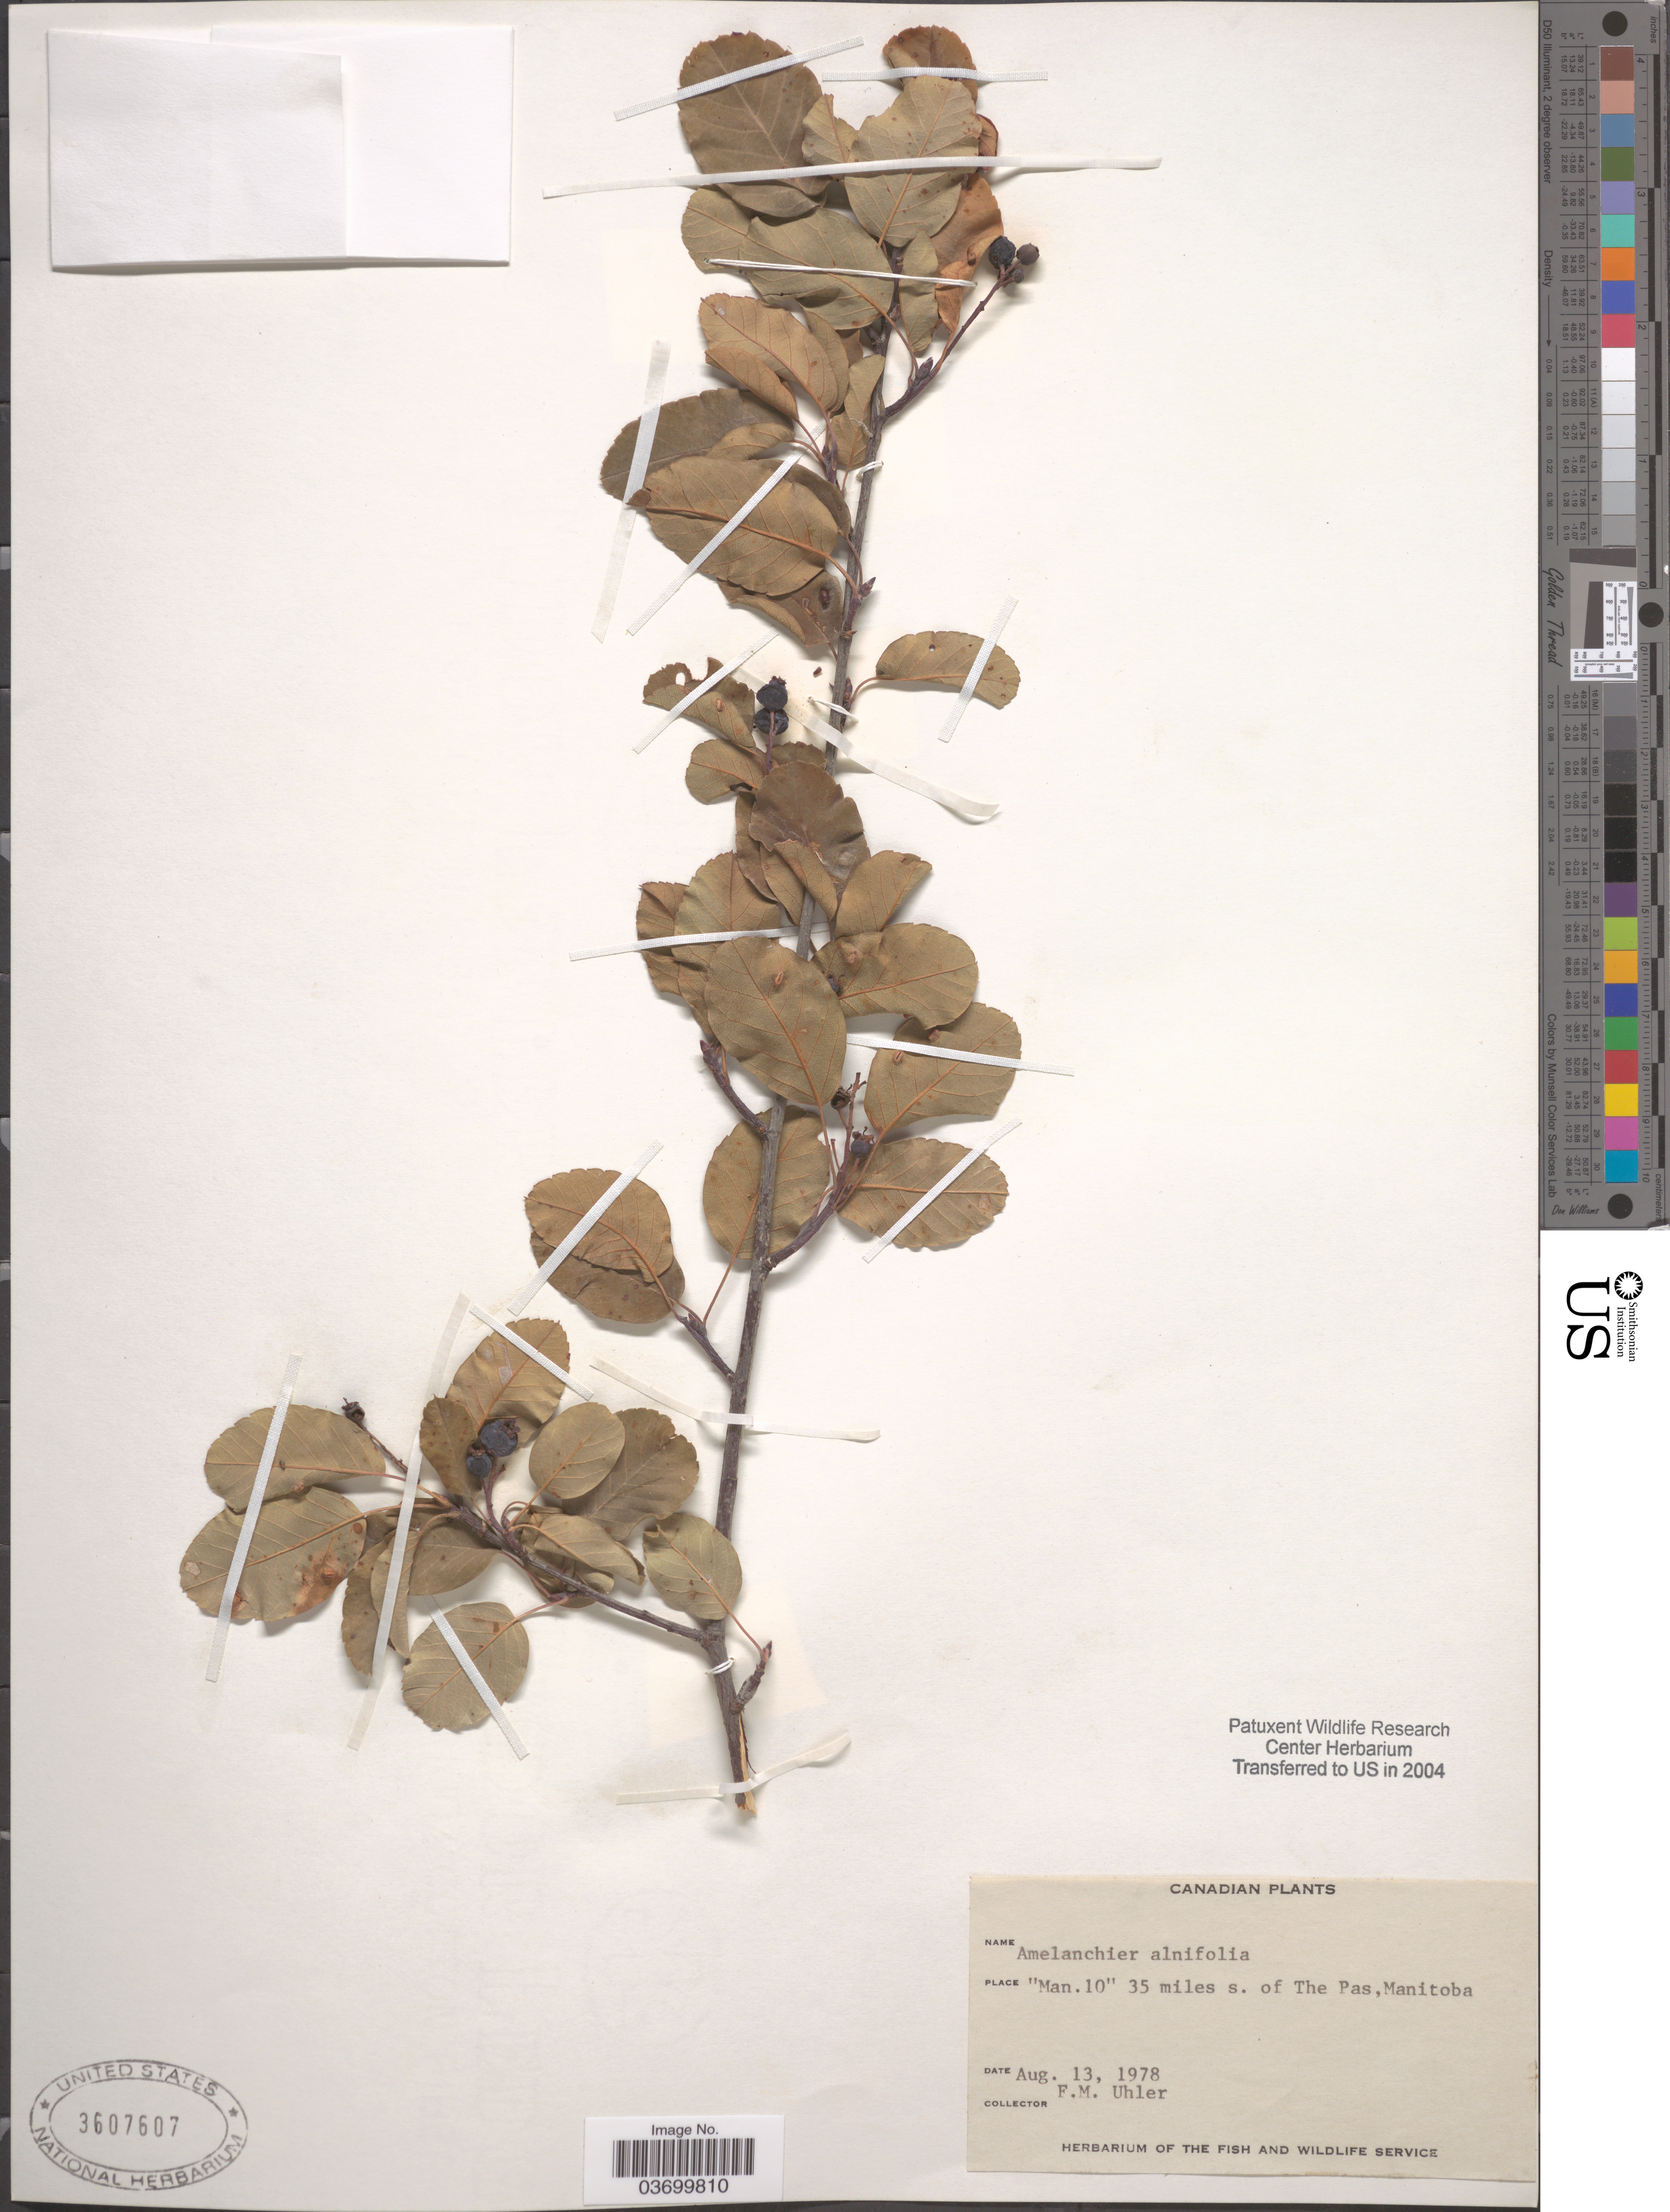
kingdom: Plantae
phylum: Tracheophyta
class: Magnoliopsida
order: Rosales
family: Rosaceae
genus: Amelanchier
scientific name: Amelanchier alnifolia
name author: (Nutt.) Nutt. ex M. Roem.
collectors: F. M. Uhler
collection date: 1978-08-13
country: Canada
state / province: Manitoba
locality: Man.10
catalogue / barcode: US 3607607